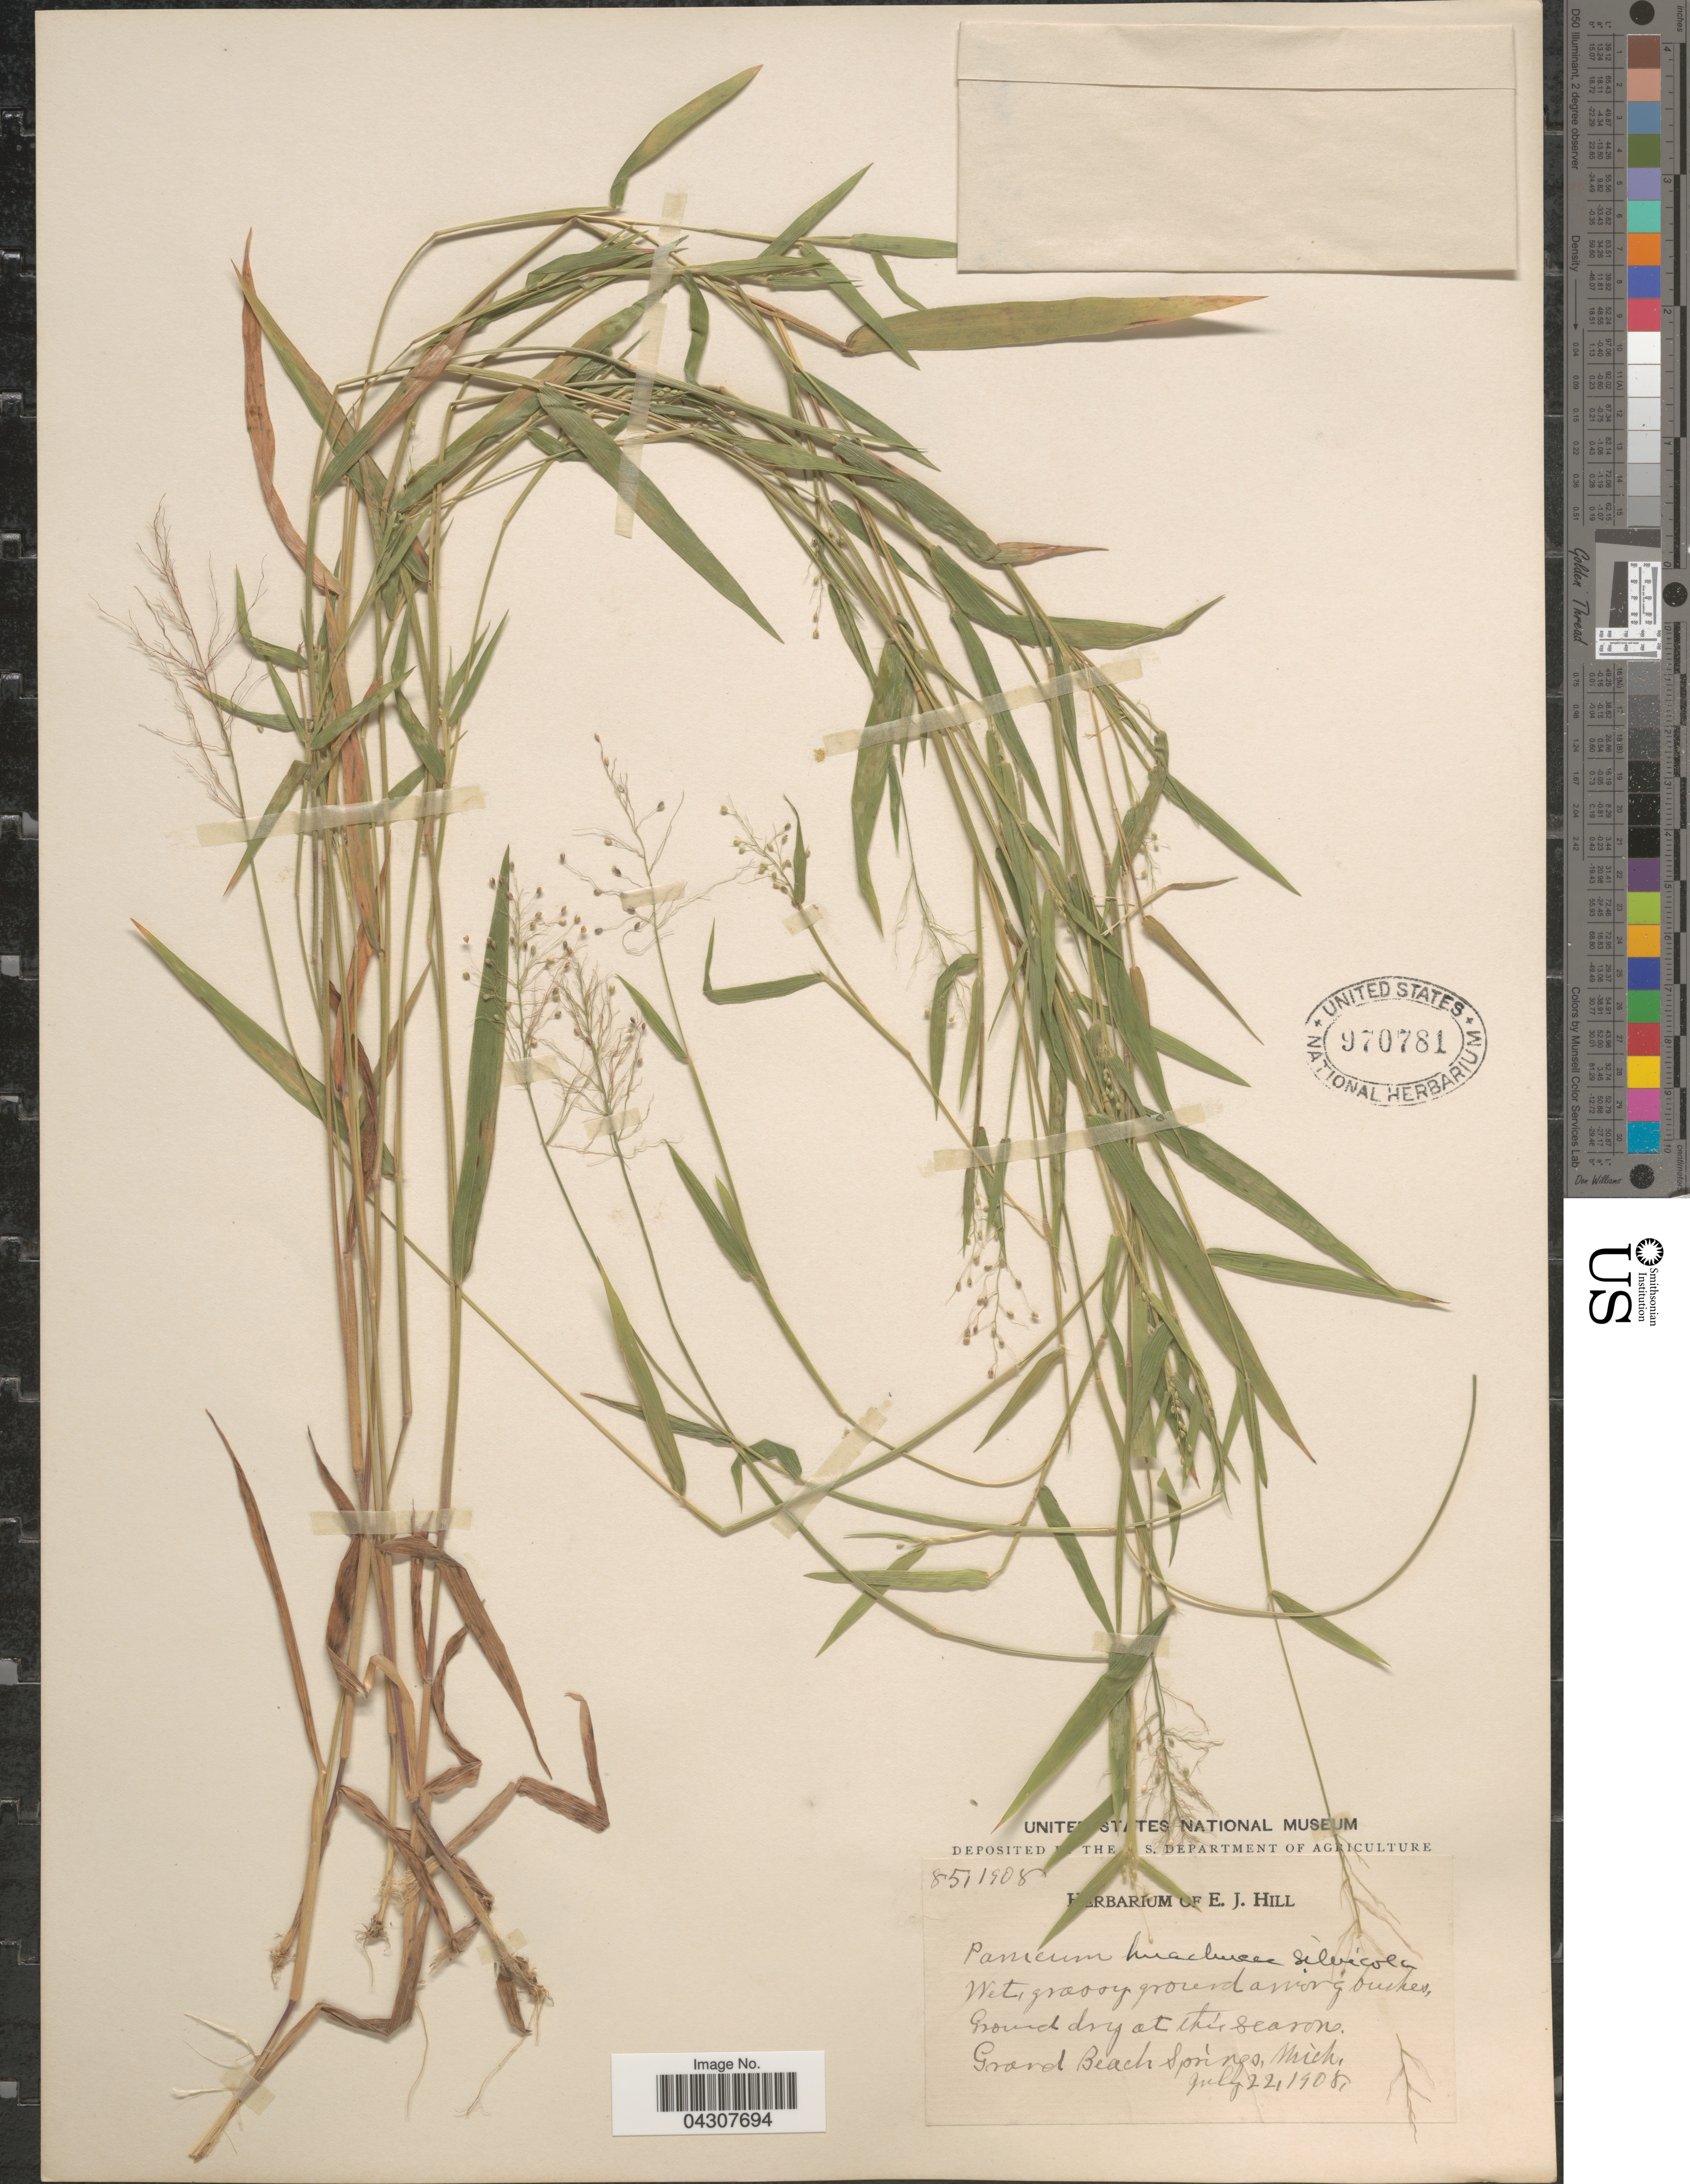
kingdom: Plantae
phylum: Tracheophyta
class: Liliopsida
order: Poales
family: Poaceae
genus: Dichanthelium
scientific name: Dichanthelium acuminatum var. acuminatum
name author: (Sw.) Gould & C.A. Clark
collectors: Ex herb. E. J. Hill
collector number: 85190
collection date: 1908-07-22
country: United States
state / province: Michigan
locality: Grand Beach Springs.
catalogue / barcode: US 970781